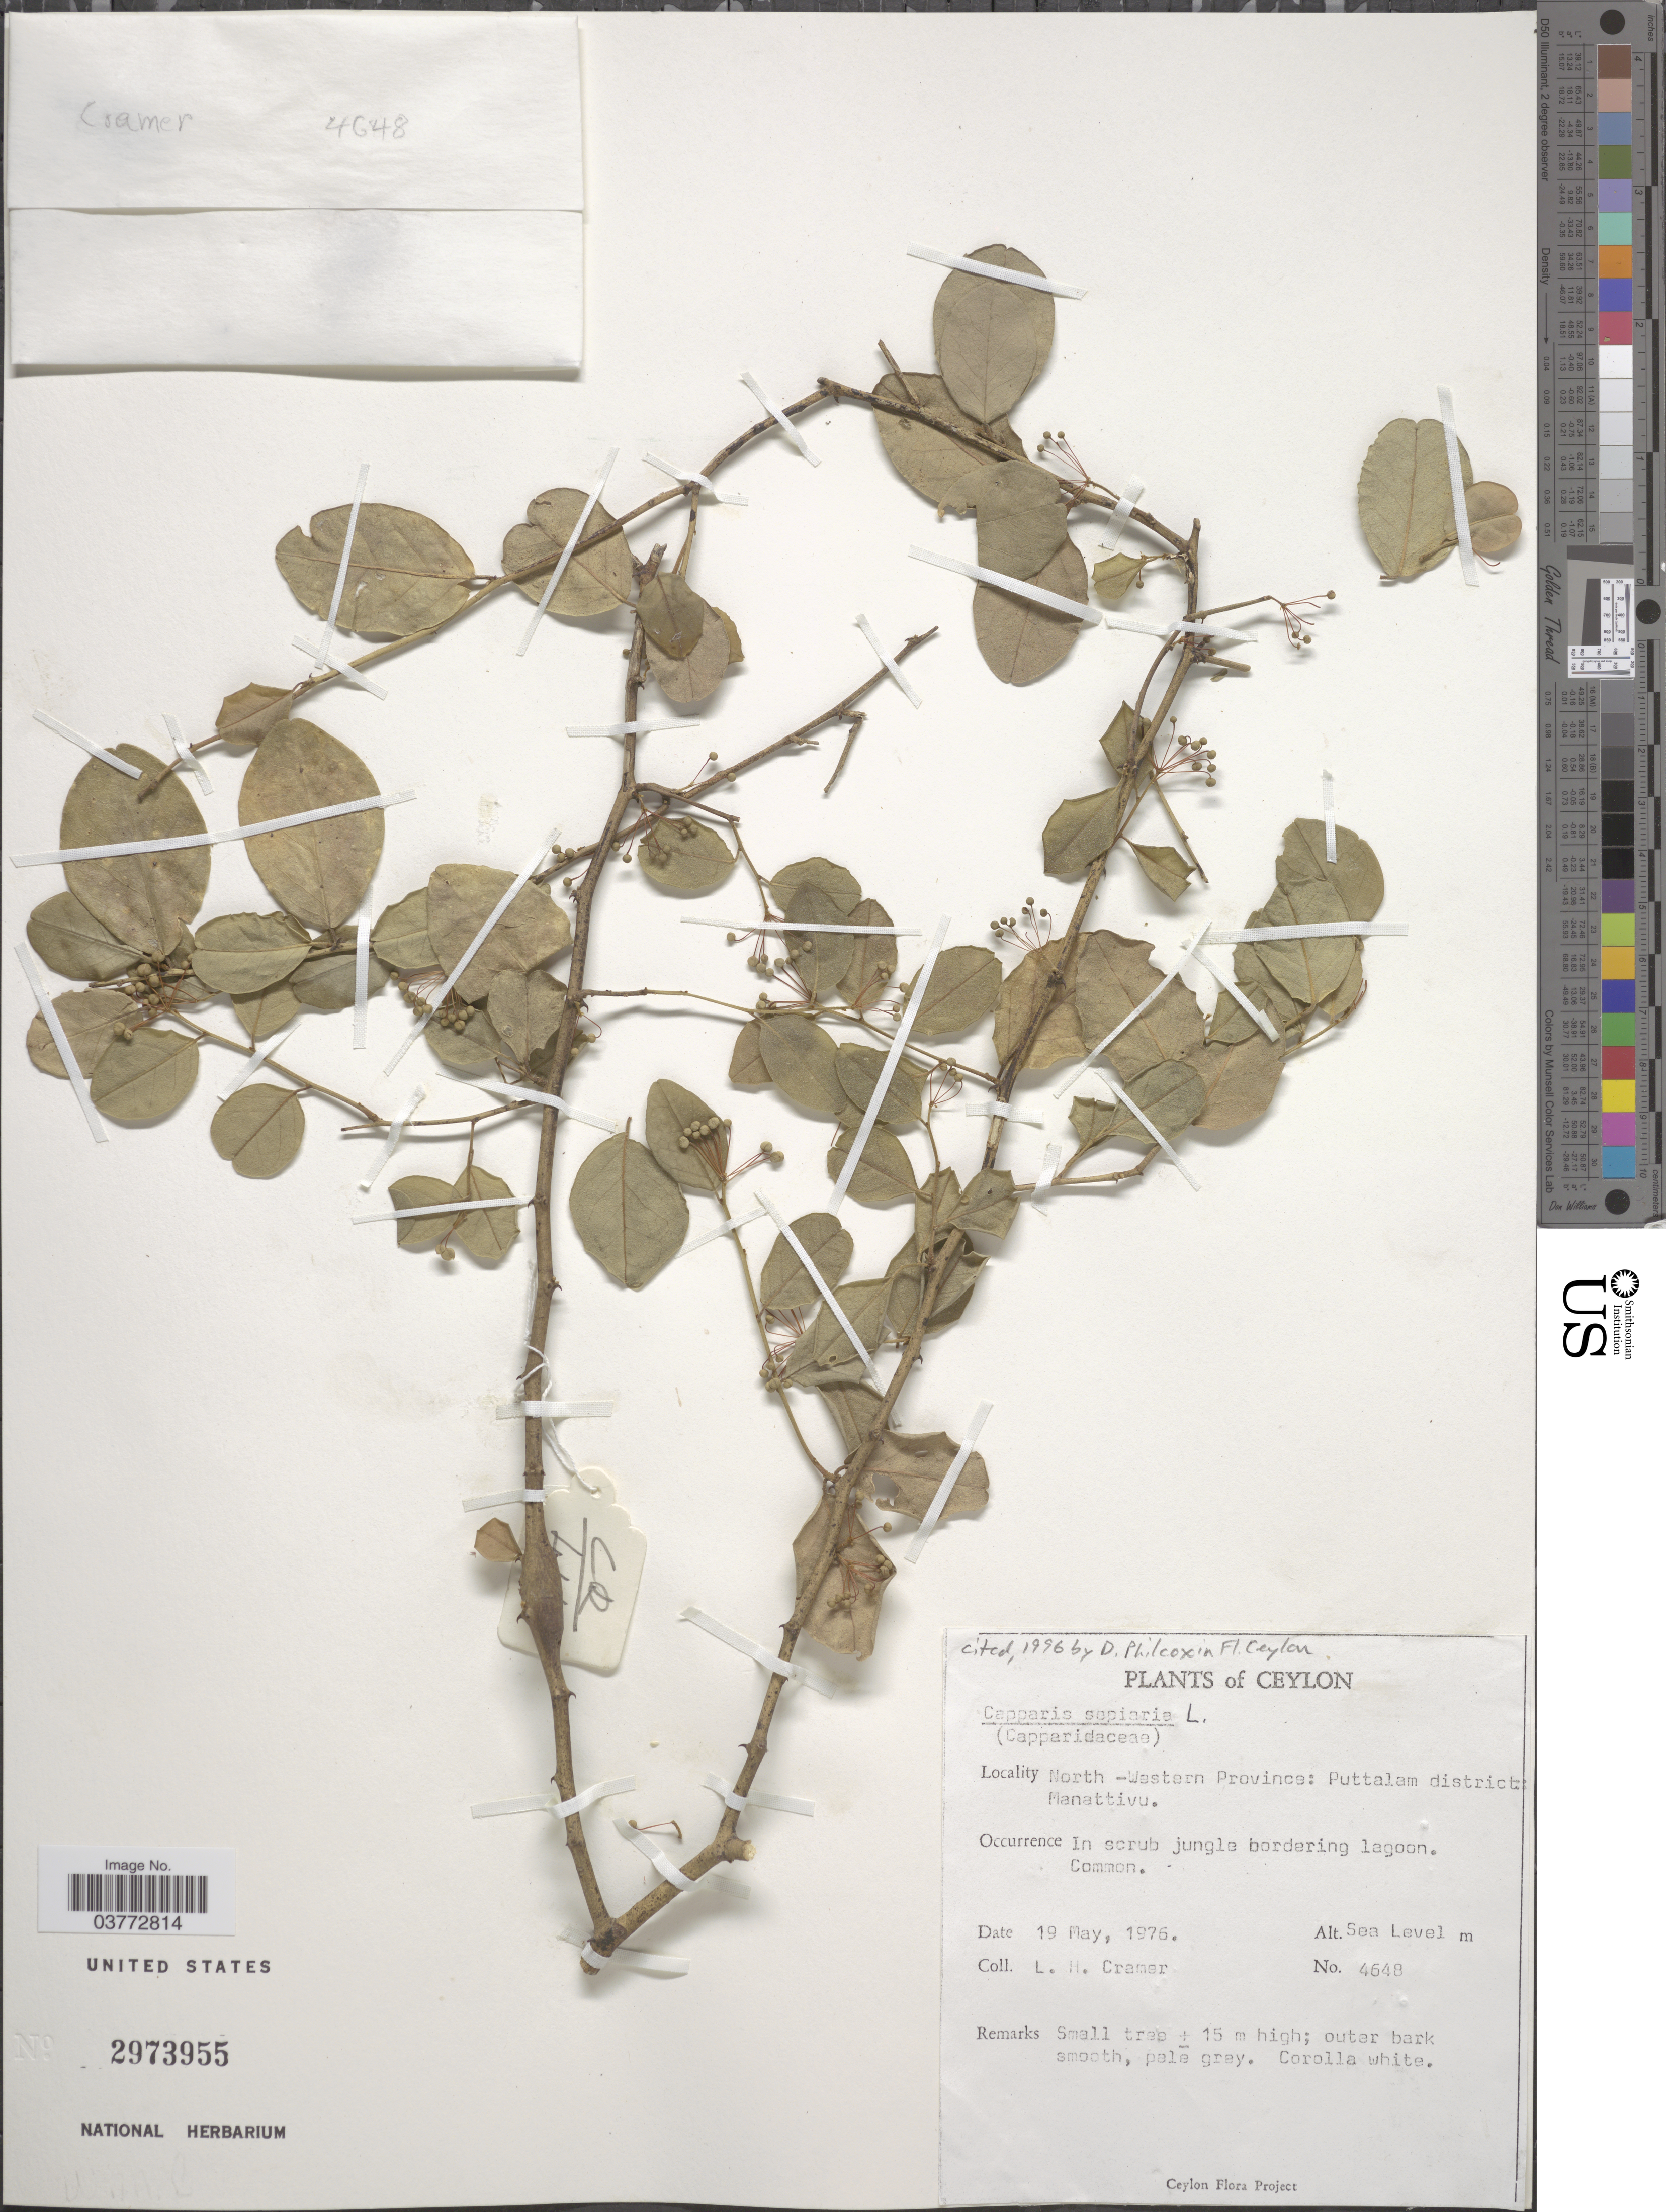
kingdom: Plantae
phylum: Tracheophyta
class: Magnoliopsida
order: Brassicales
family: Capparaceae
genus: Capparis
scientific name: Capparis sepiaria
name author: L.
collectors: L. H. Cramer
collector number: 4648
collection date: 1976-05-19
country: Sri Lanka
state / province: North Western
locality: Ceylon. Puttalam district. Manattivu.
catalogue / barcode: US 2973955